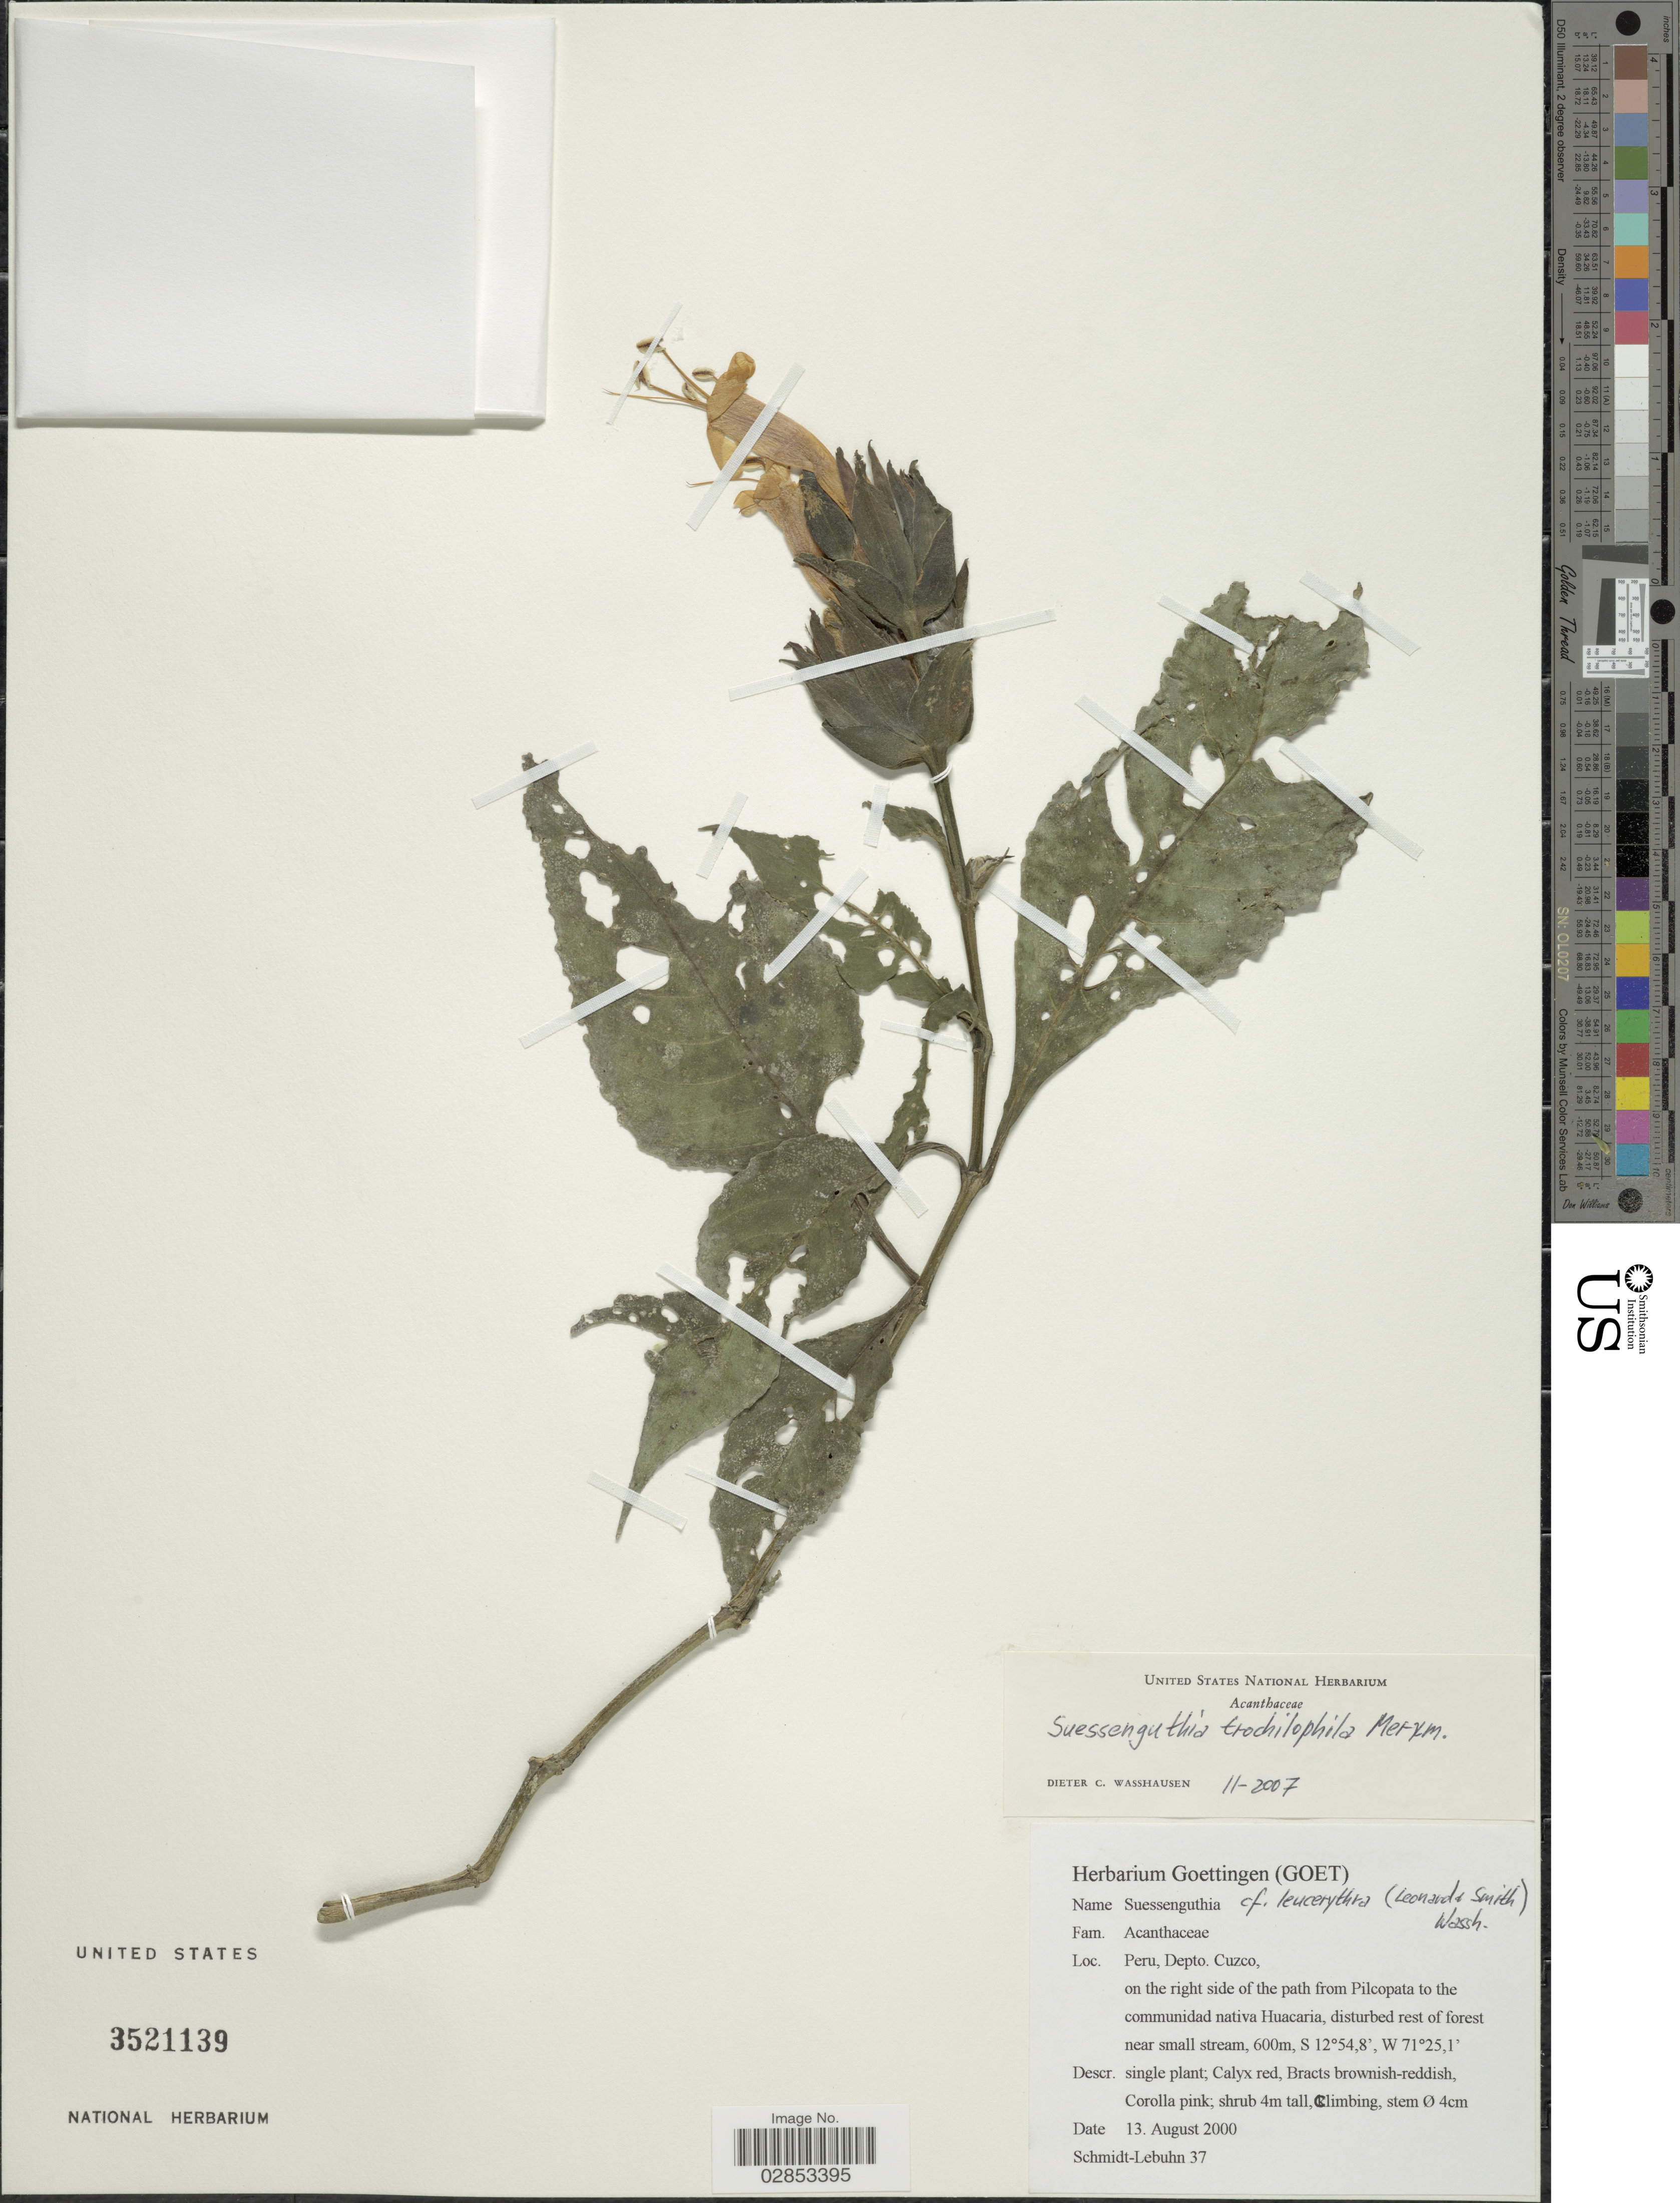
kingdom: Plantae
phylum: Tracheophyta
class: Magnoliopsida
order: Lamiales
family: Acanthaceae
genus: Suessenguthia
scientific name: Suessenguthia trochilophila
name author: Merxm.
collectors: A. Schmidt-Lebuhn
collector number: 37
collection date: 2000-08-13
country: Peru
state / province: Cusco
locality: Depto. Cuzco, on the right side of the path from Pilcopata to the communidad nativa Huacaria, disturbed rest of forest near small stream.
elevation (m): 600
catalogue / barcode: US 3521139